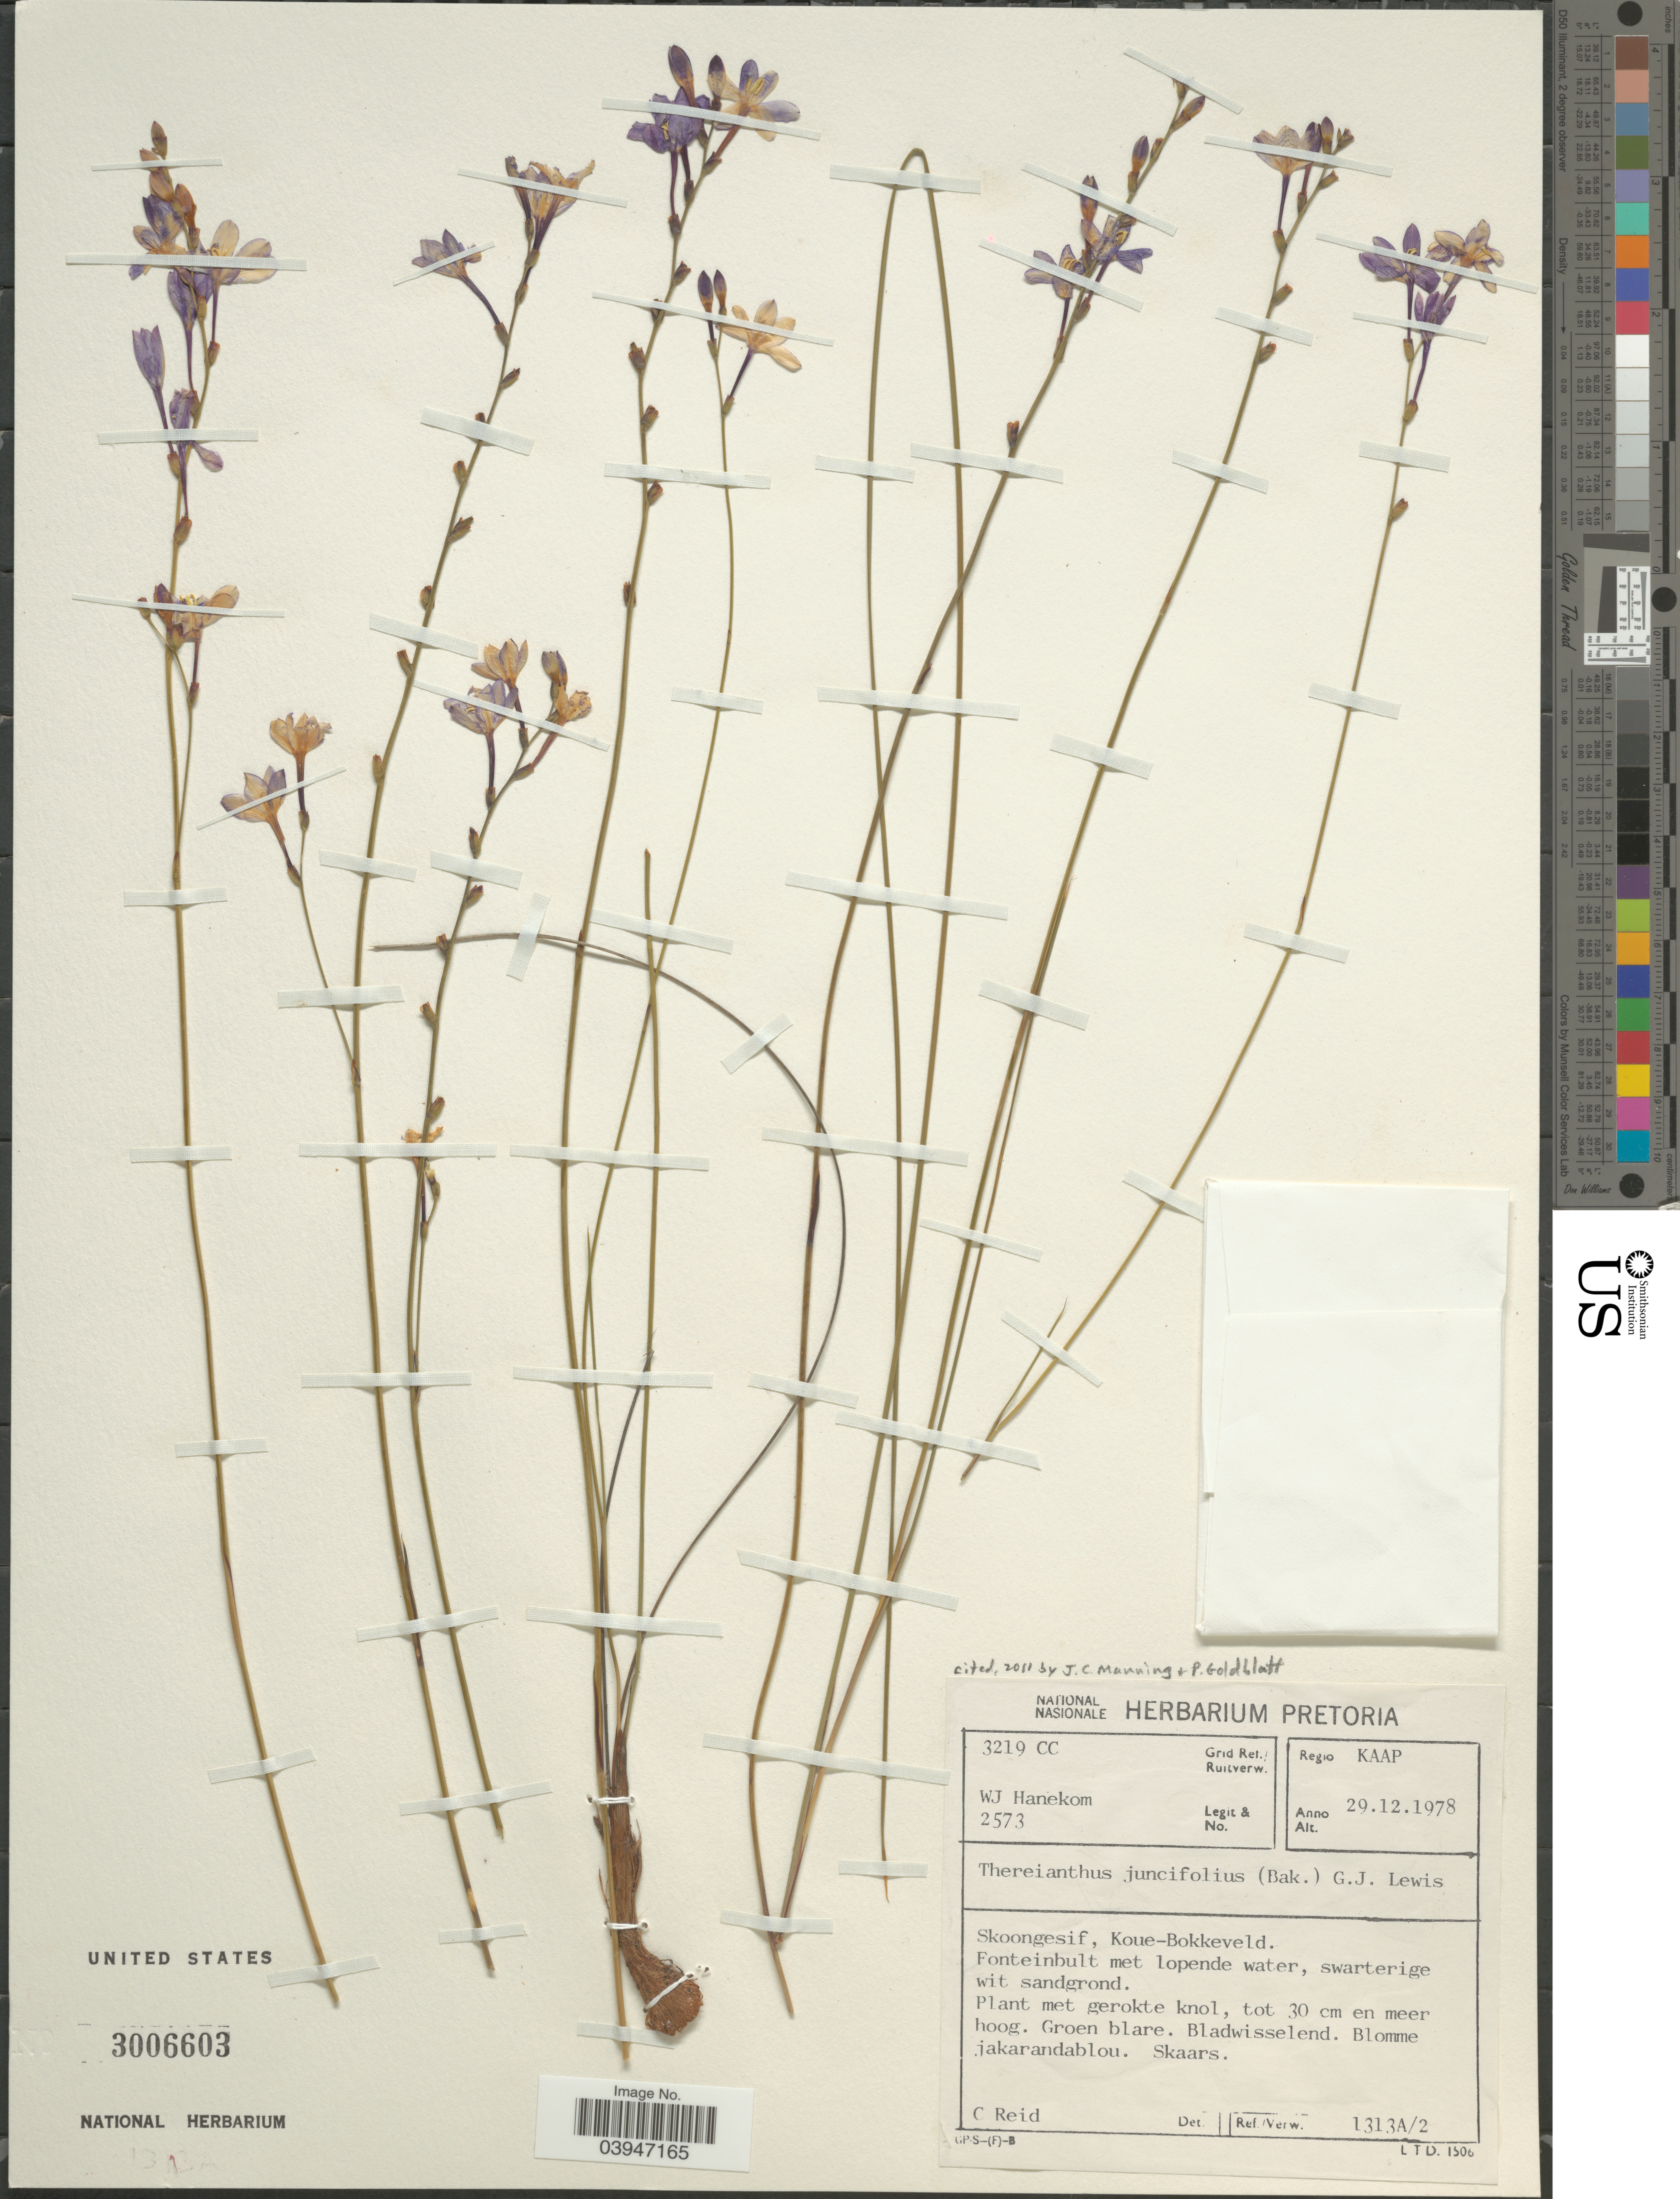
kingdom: Plantae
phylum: Tracheophyta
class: Liliopsida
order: Asparagales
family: Iridaceae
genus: Thereianthus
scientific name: Thereianthus juncifolius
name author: (Baker) G.J. Lewis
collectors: W. Hanekom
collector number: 2573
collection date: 1978-12-29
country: South Africa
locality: Grid Ref./ Ruitverw. 3219 CC. Regio KAAP. Skoongesif, Koue-Bokkeveld.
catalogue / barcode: US 3006603